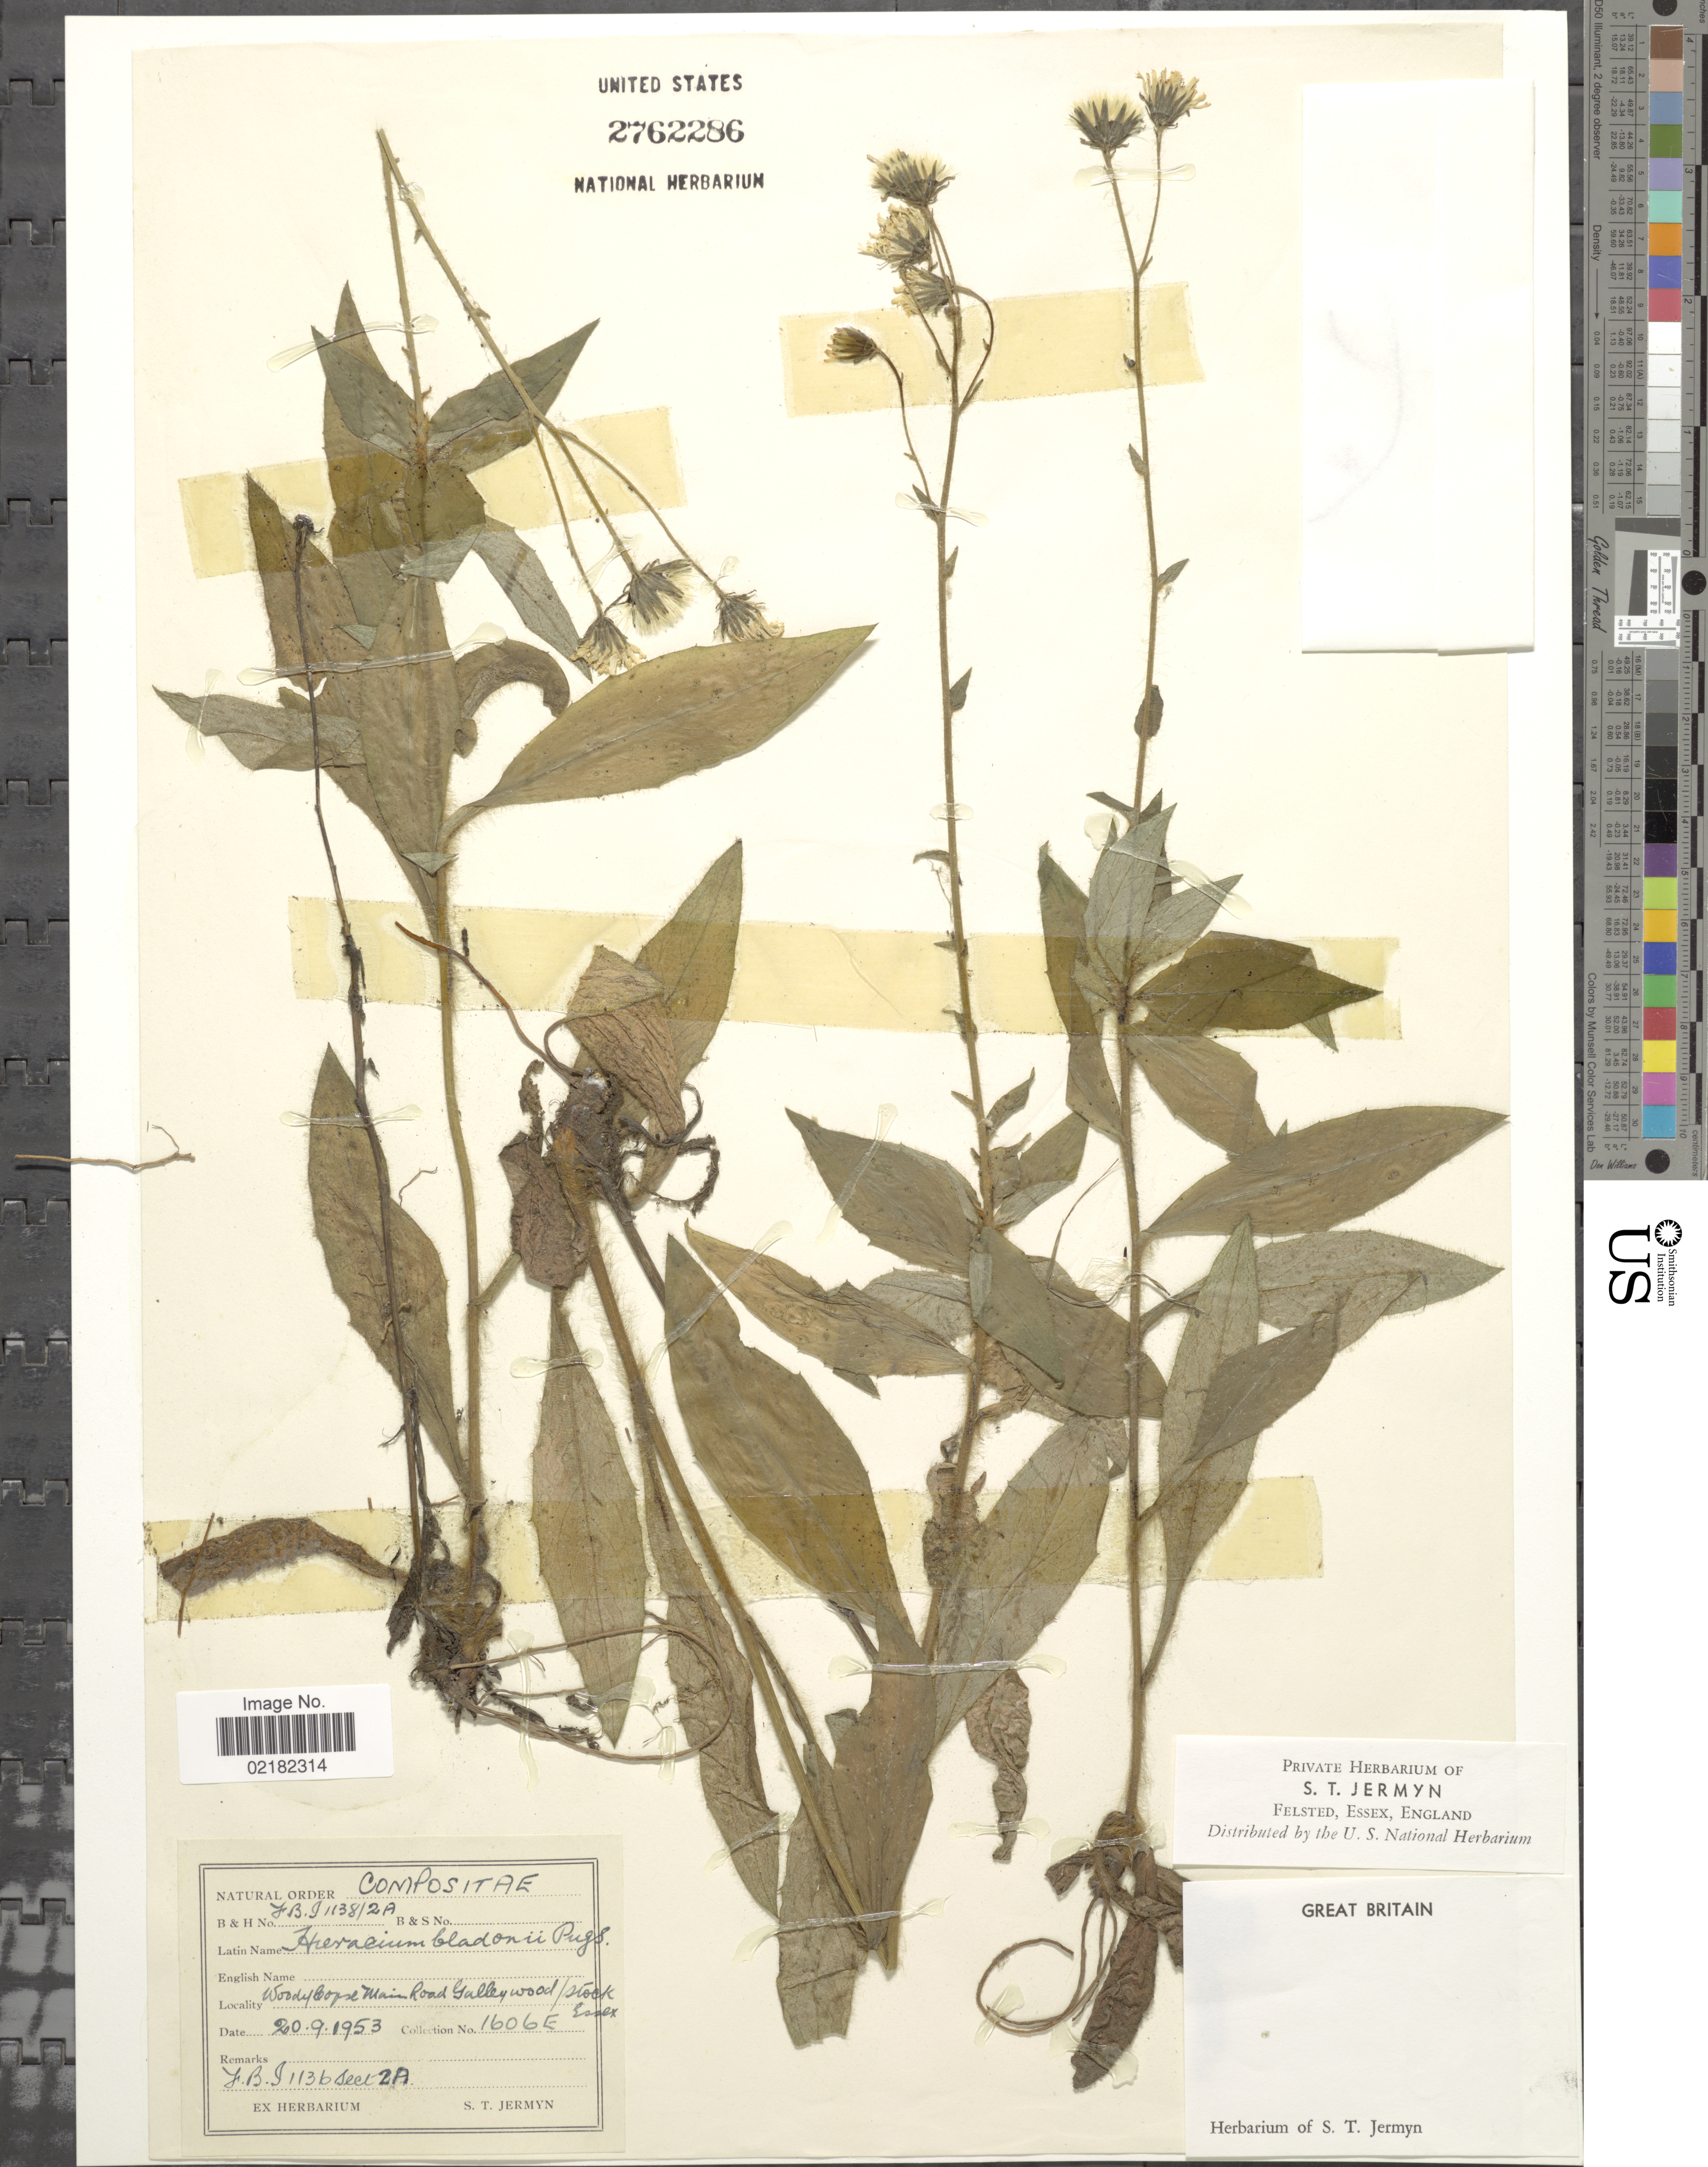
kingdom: Plantae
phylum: Tracheophyta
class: Magnoliopsida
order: Asterales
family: Asteraceae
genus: Hieracium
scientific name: Hieracium sabaudum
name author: L.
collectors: ex herb. S. T. Jermyn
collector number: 1606E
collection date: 1953-09-20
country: United Kingdom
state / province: England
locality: Great Brittain, Woody Copse Main Road Galleywood/Stock Essex.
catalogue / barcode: US 2762286